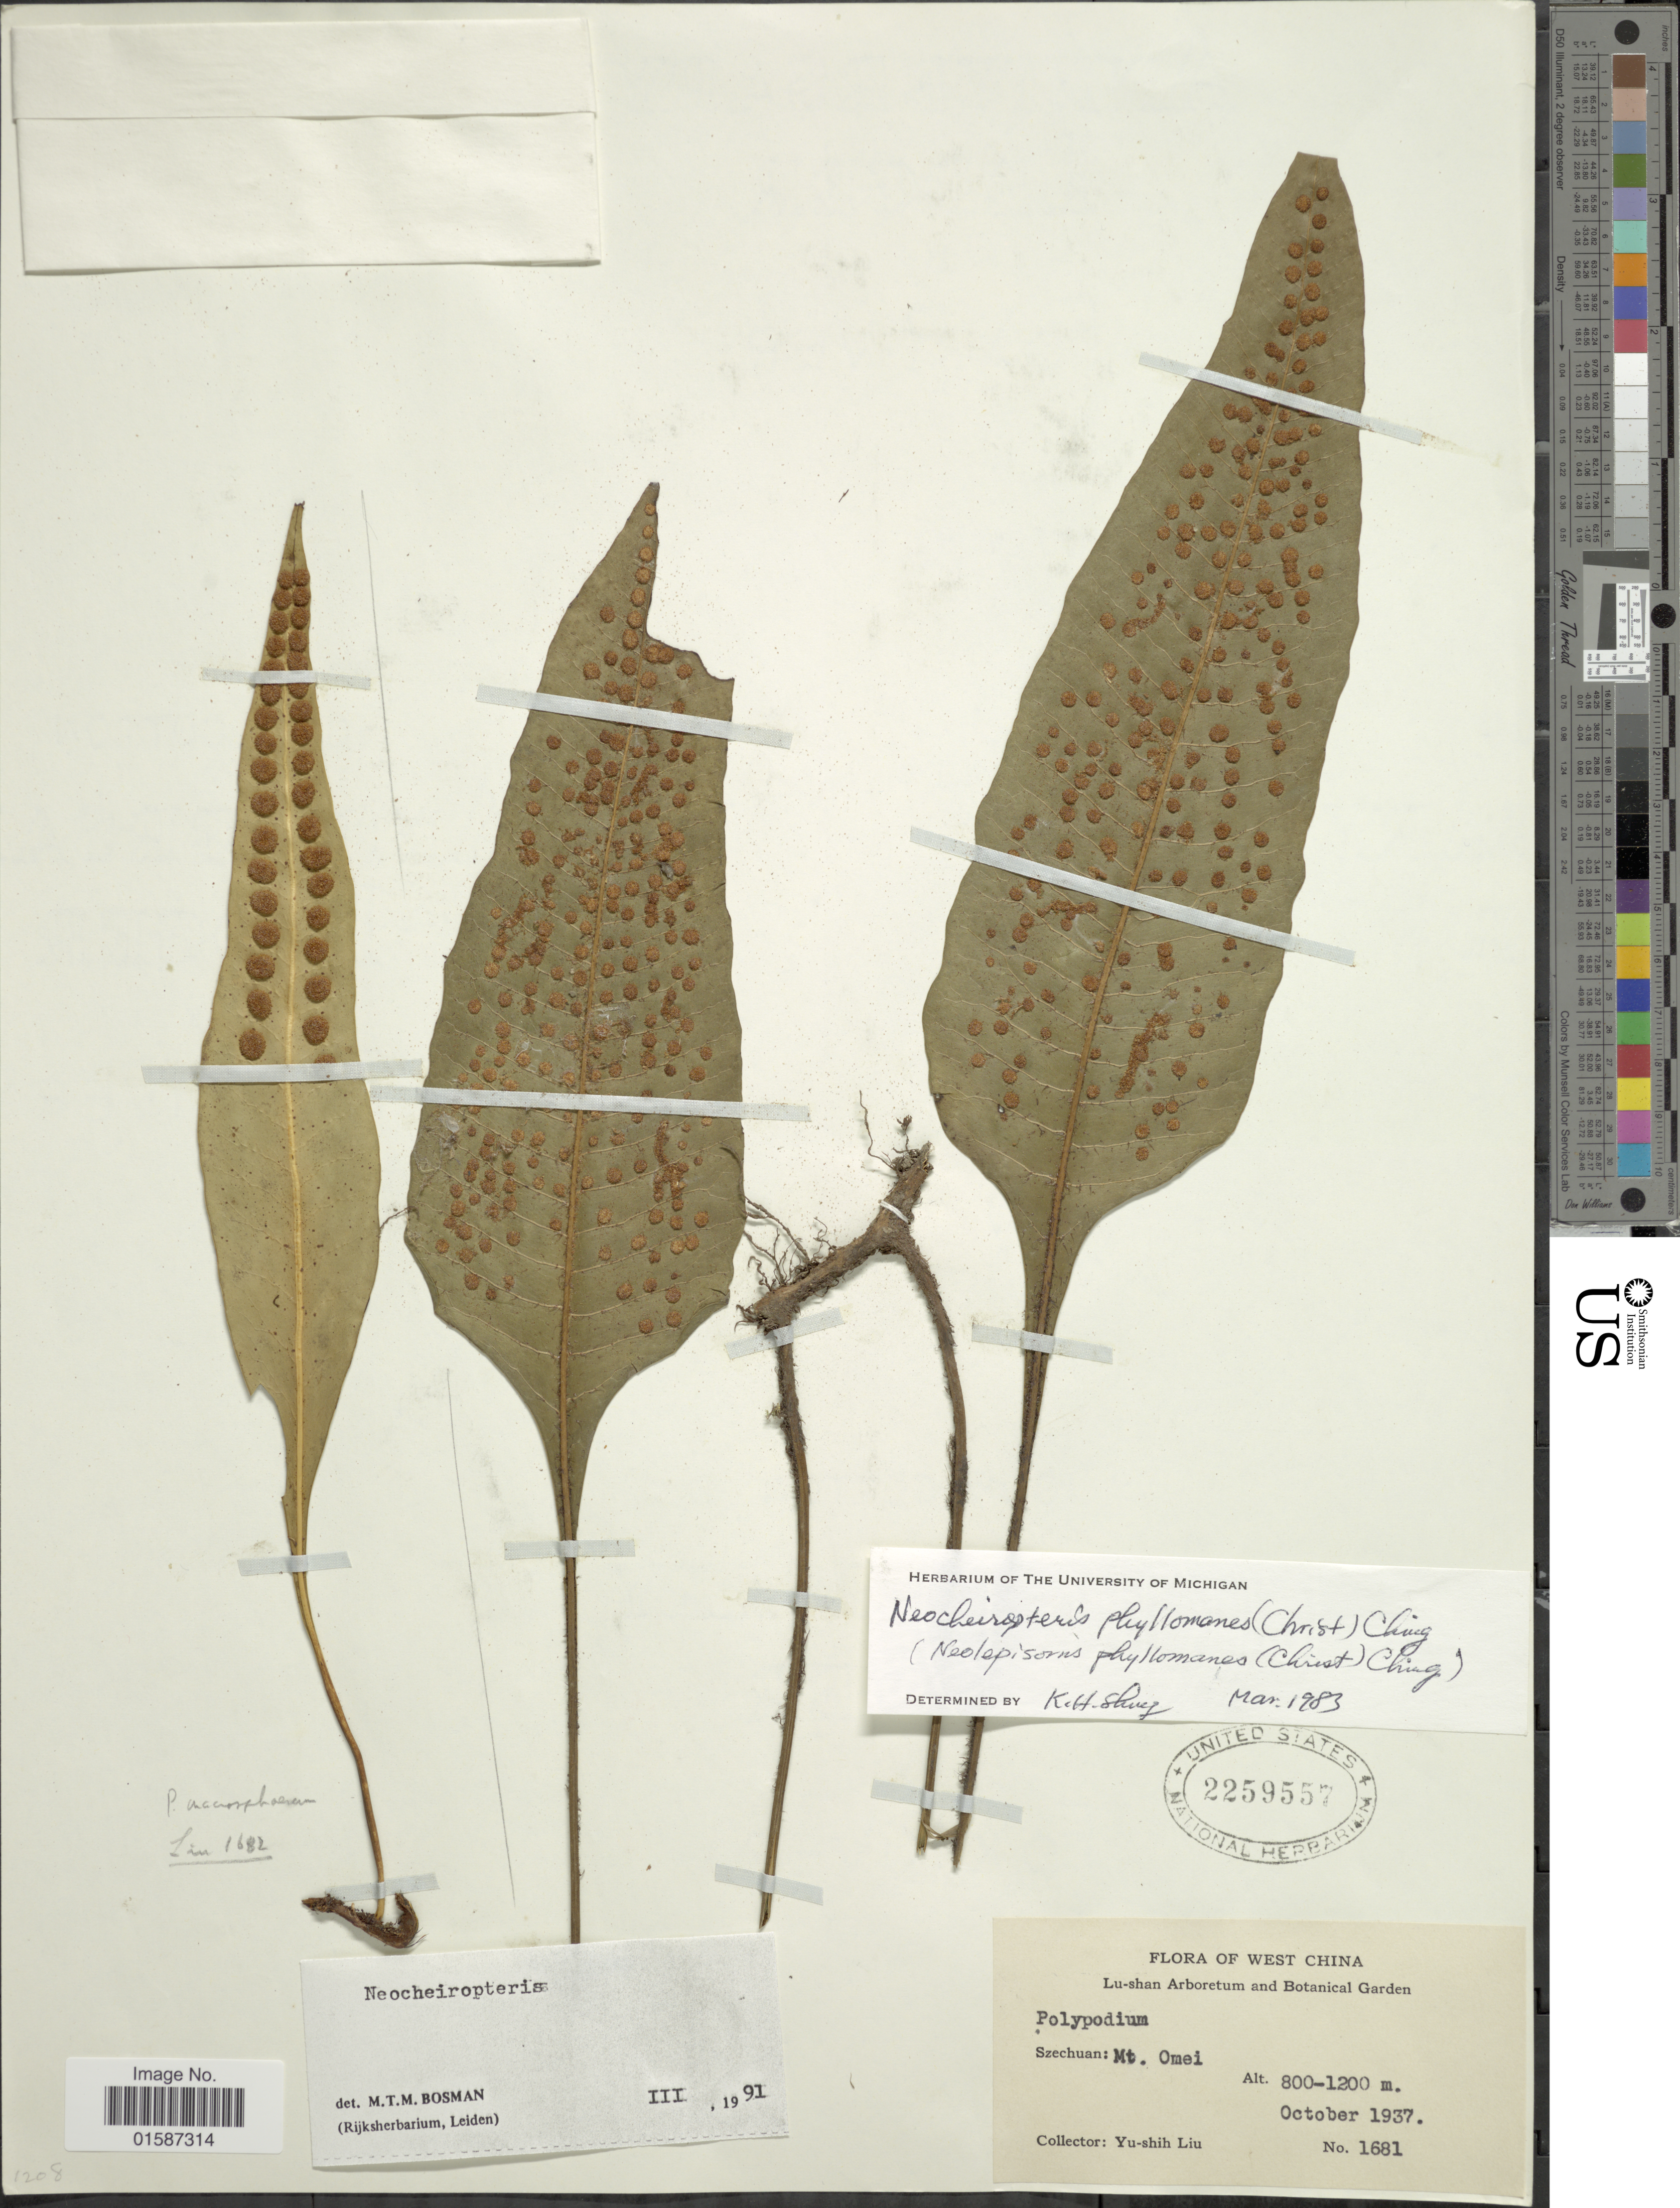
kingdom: Plantae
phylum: Tracheophyta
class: Polypodiopsida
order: Polypodiales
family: Polypodiaceae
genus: Neolepisorus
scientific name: Neolepisorus ovatus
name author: (Bedd.) Ching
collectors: Y.-S. Liu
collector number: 1681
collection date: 1937-10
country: China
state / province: Sichuan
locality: West China, Szechuan: Mt. Omei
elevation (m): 800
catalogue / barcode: US 2259557